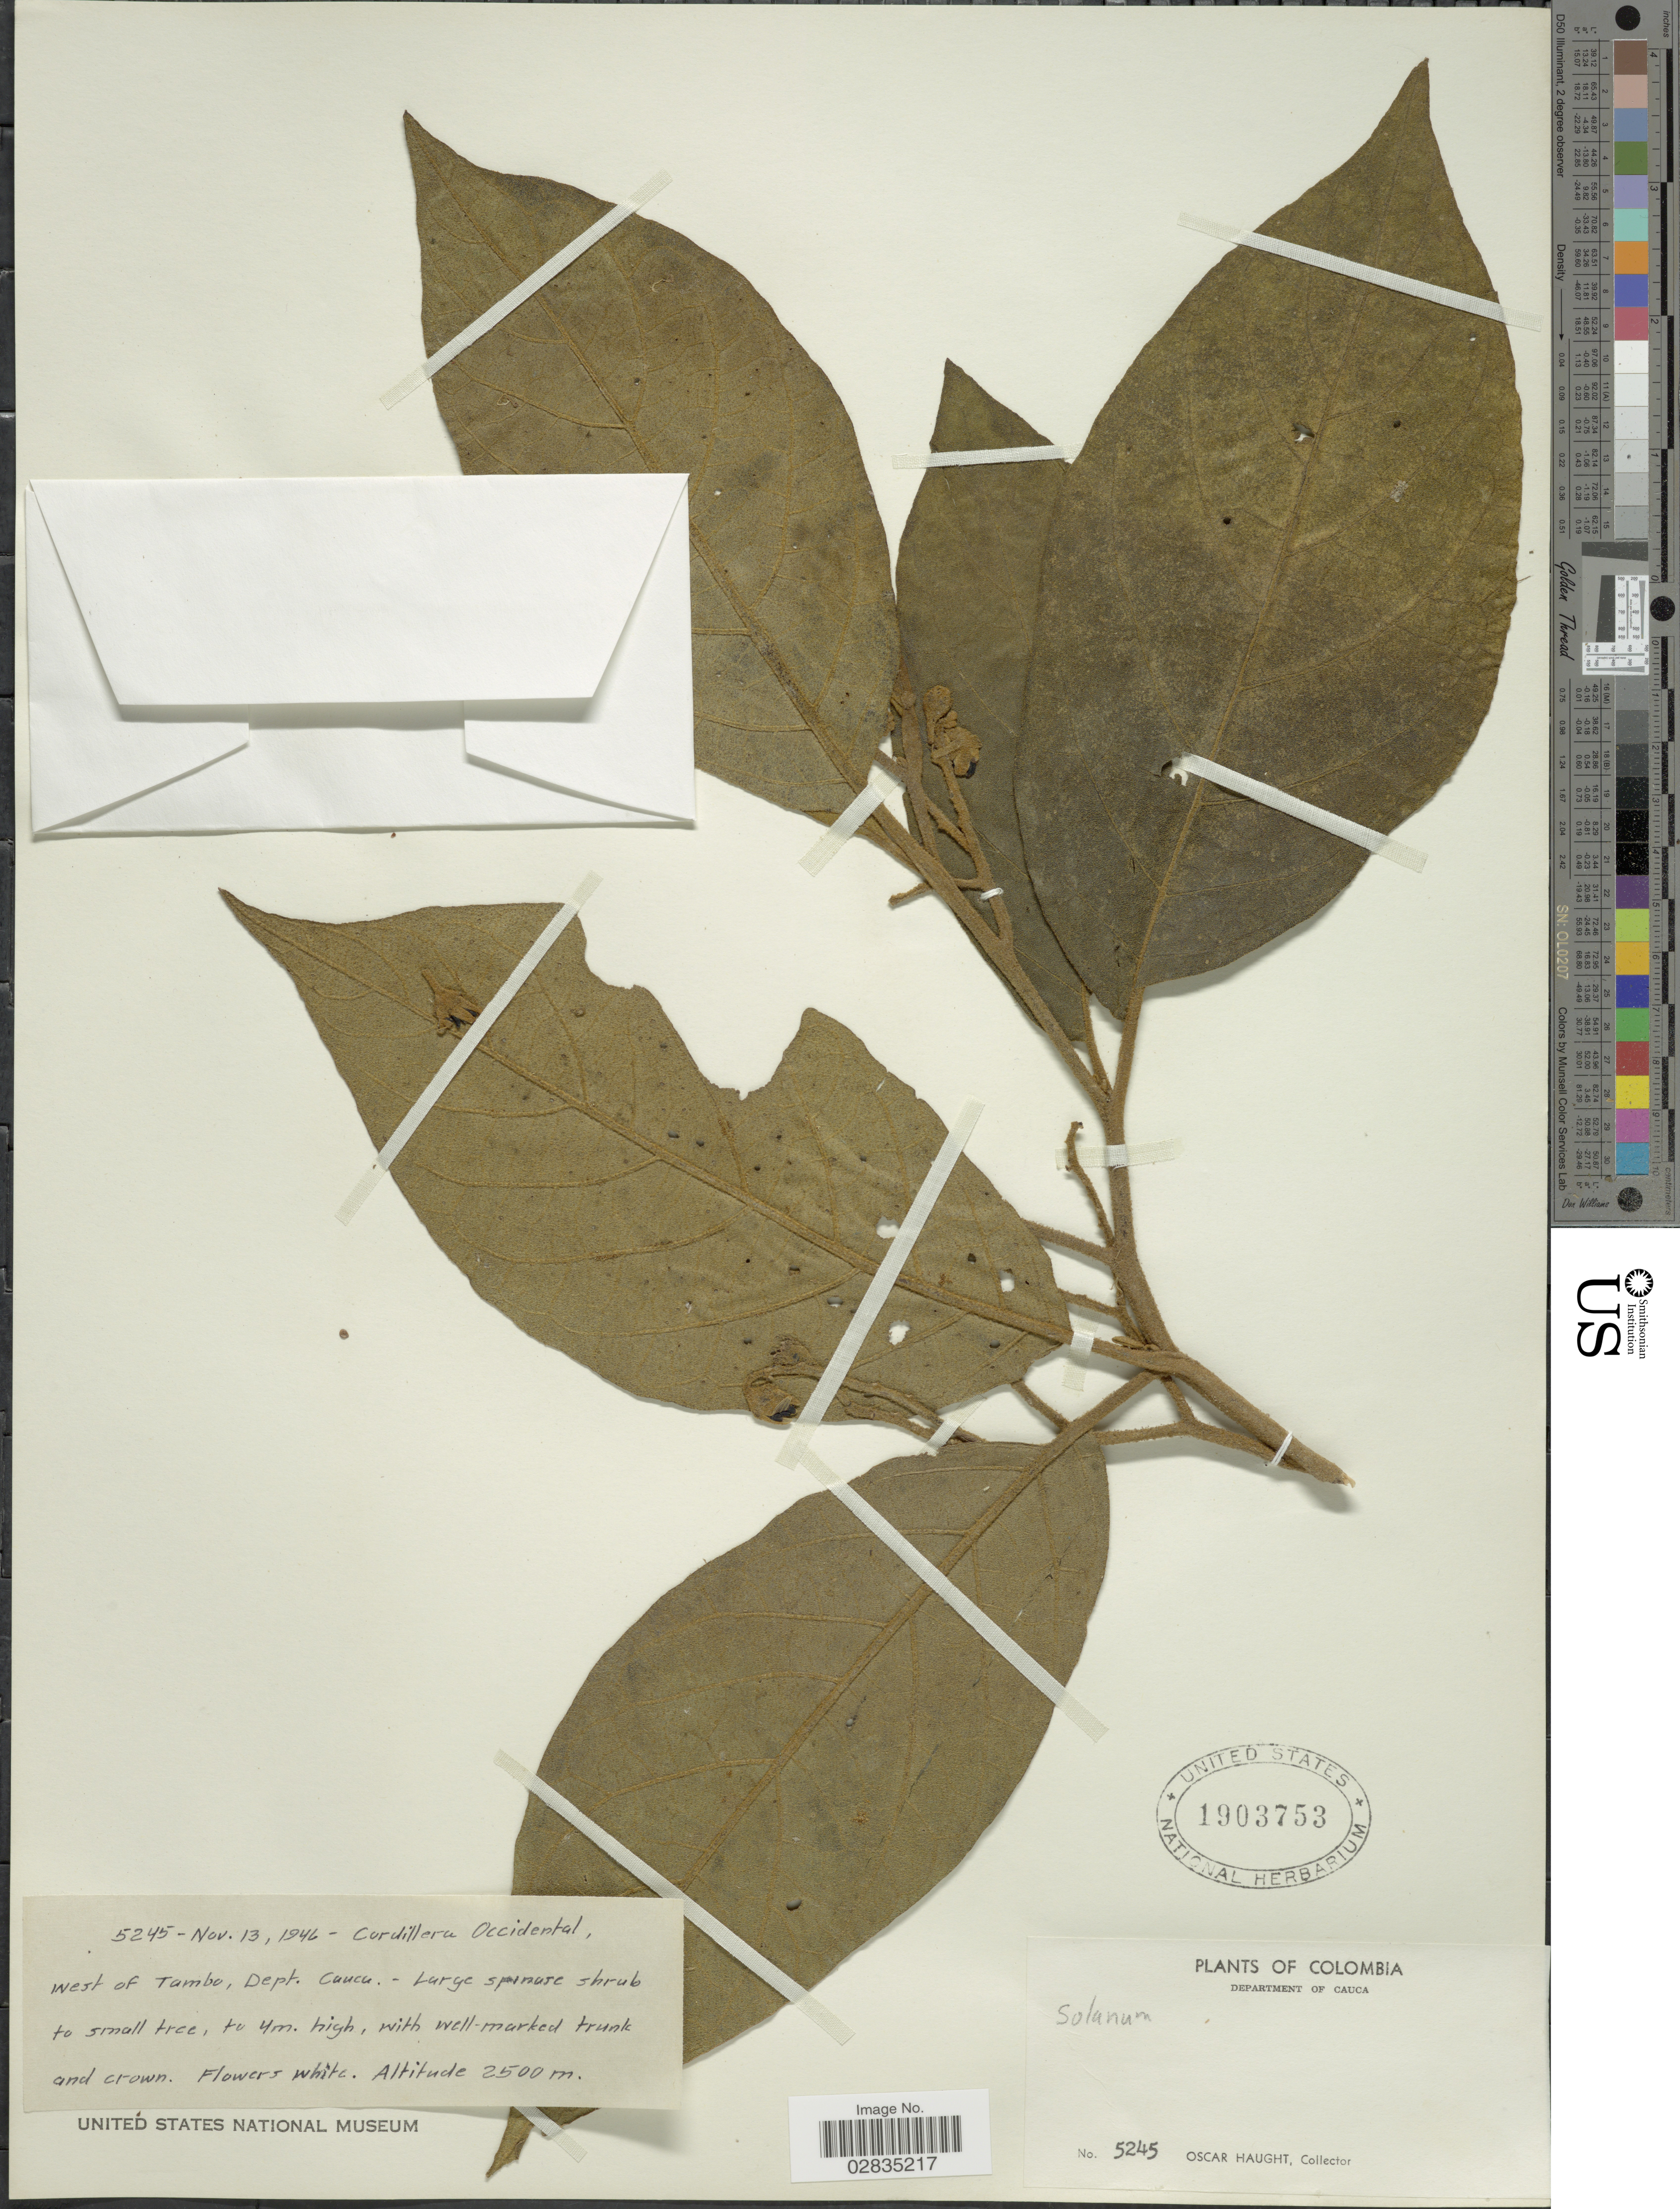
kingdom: Plantae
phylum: Tracheophyta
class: Magnoliopsida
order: Solanales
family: Solanaceae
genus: Solanum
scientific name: Solanum sp.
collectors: O. Haught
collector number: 5245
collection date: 1946-11-13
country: Colombia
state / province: Cauca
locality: Department of Cauca, Cordillera Occidental, west of Tambo.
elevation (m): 2500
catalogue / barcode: US 1903753